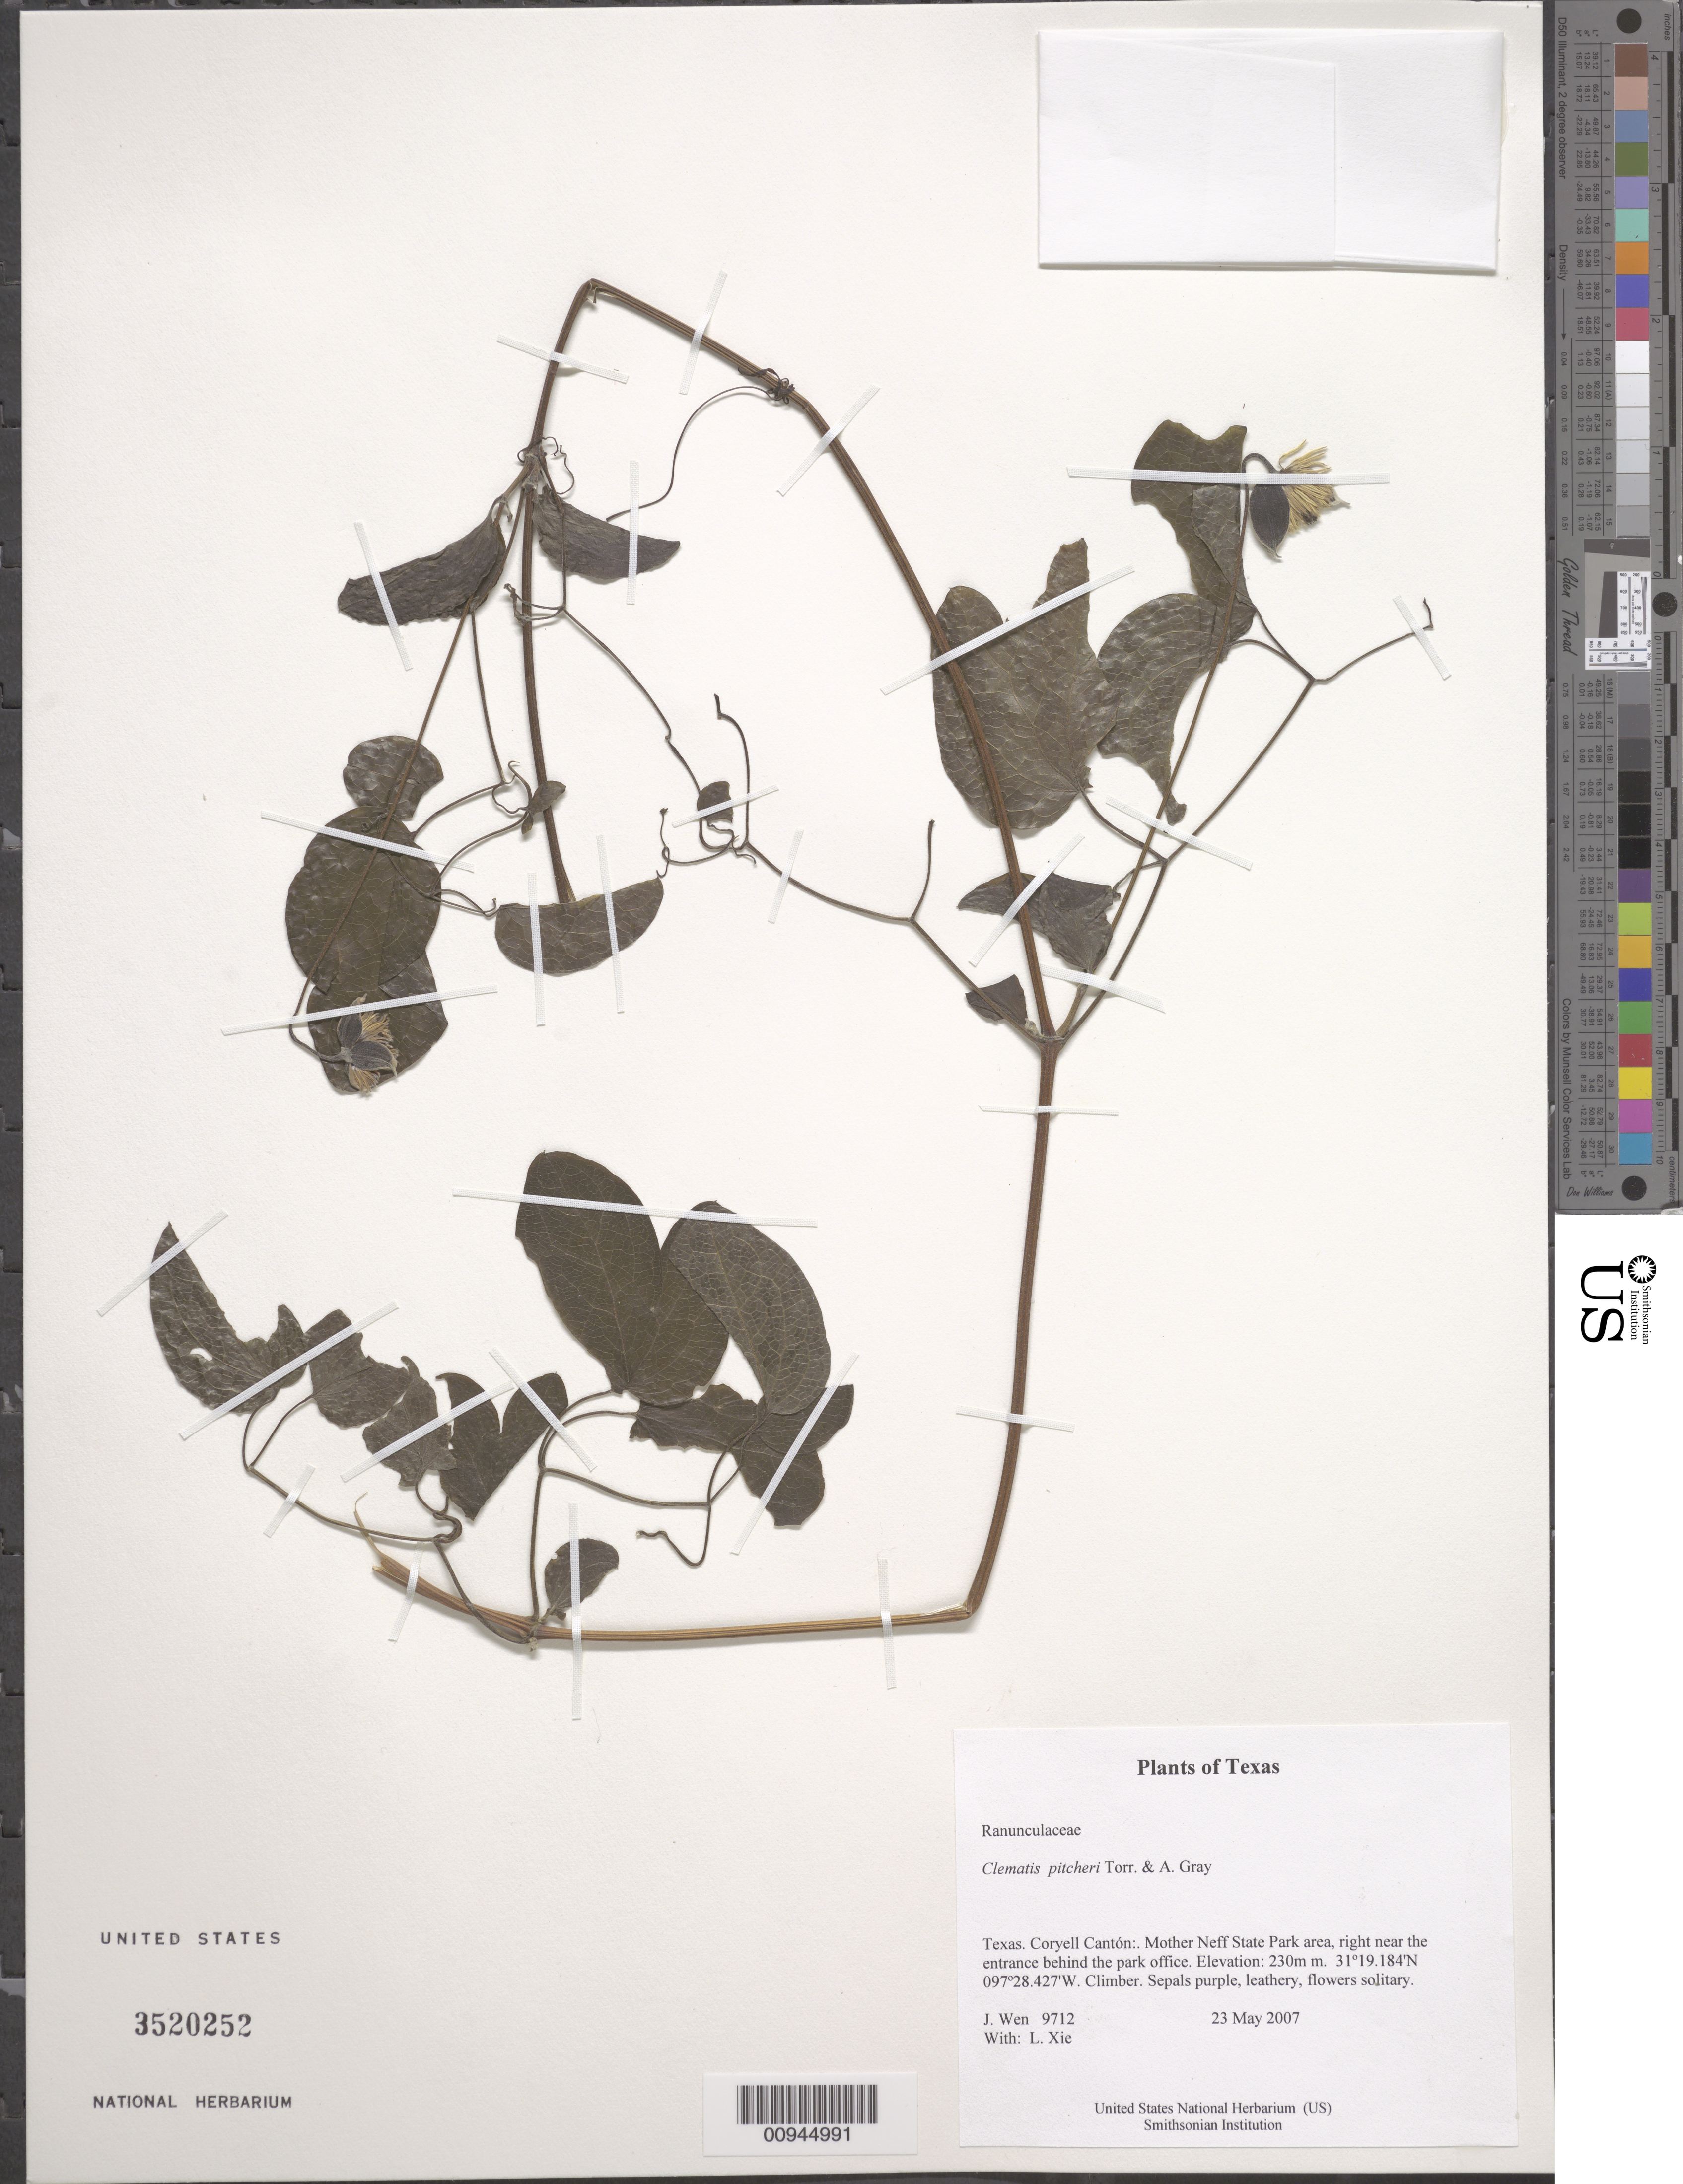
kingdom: Plantae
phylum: Tracheophyta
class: Magnoliopsida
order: Ranunculales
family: Ranunculaceae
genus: Clematis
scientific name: Clematis pitcheri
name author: Torr. & A. Gray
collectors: J. Wen & L. Xie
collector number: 9712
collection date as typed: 23 May 2007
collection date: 2007-05-23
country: United States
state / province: Texas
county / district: Coryell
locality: Mother Neff State Park area, right near the entrance behind the park office.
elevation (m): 230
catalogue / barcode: US 3520252